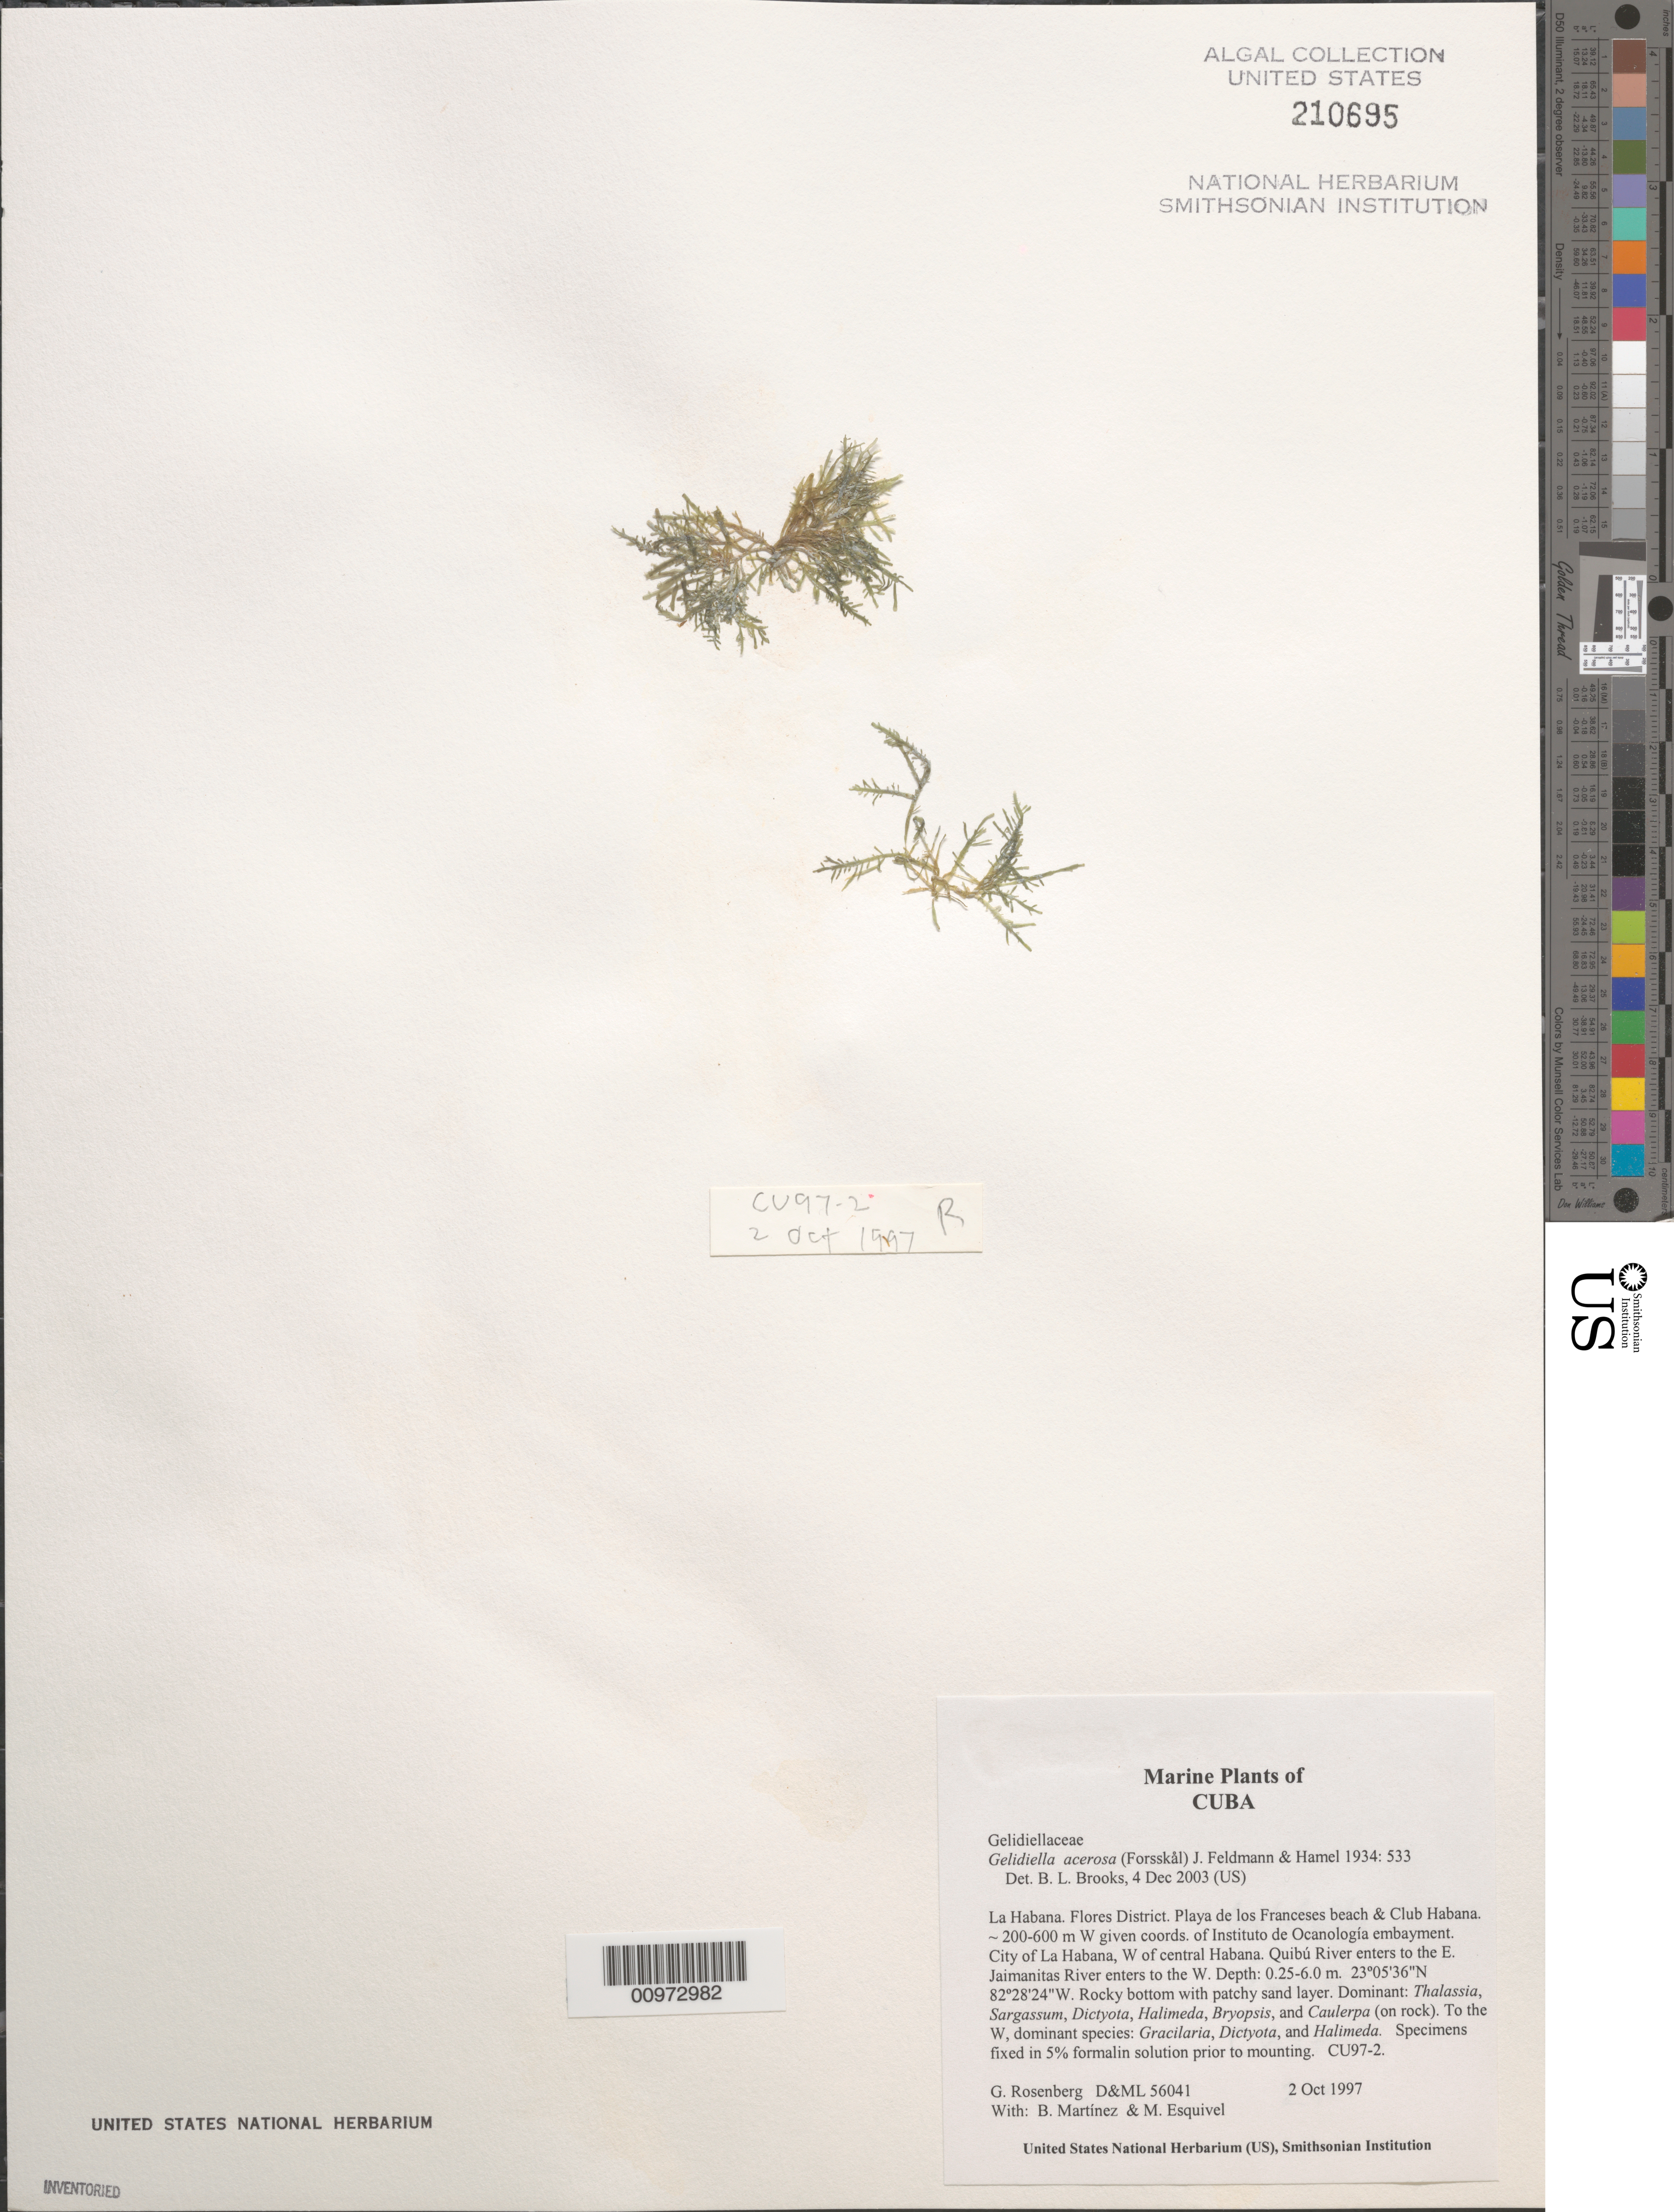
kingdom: Plantae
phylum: Rhodophyta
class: Florideophyceae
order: Gelidiales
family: Gelidiellaceae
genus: Gelidiella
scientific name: Gelidiella acerosa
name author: (Forssk.) Feldmann & G. Hamel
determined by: Brooks, B. L., (BOT), Smithsonian Institution - National Museum of Natural History (UNITED STATES)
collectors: G. Rosenberg, B. Martinez & M. Esquivel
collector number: D&ML 56041 & CU97-2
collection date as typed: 02 Oct 1997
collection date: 1997-10-02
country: Cuba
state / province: La Habana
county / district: Flores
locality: Playa de los Franceses Beach and Club Habana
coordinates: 23 05'36"N, 82 28'24"W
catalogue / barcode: US 210695